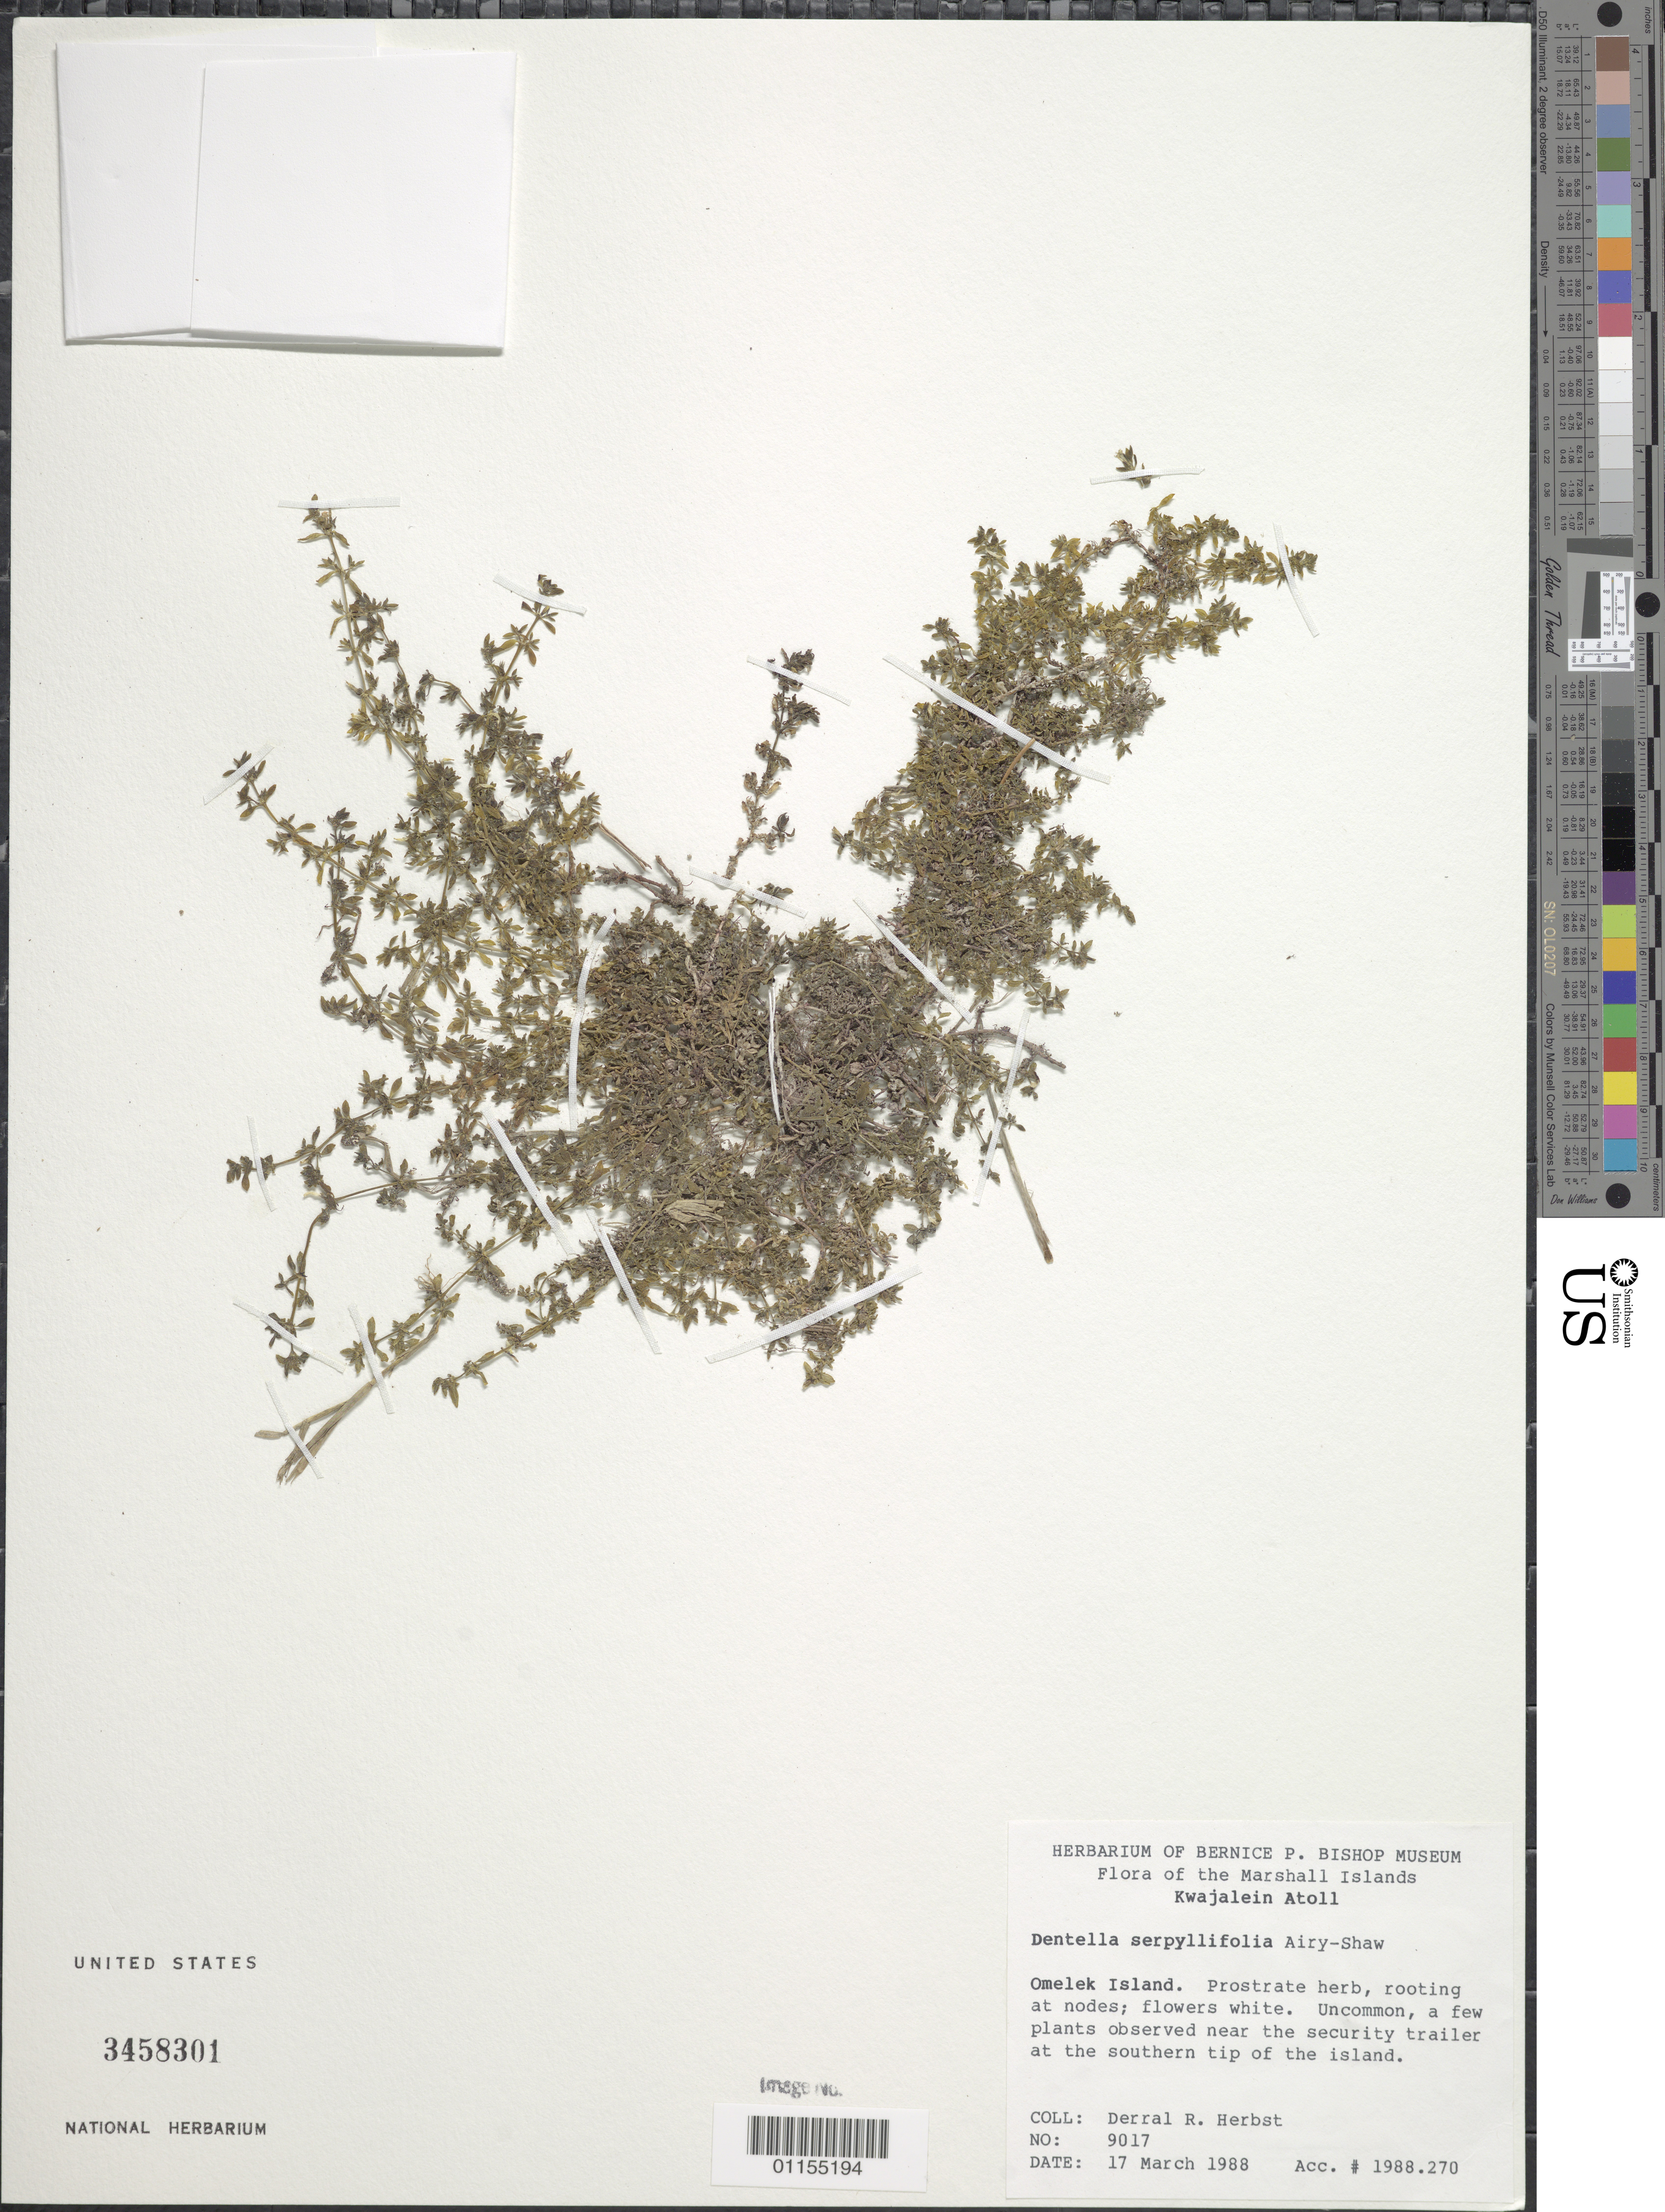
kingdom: Plantae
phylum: Tracheophyta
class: Magnoliopsida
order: Gentianales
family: Rubiaceae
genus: Dentella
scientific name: Dentella repens var. serpyllifolia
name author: (Wall. ex Craib) Verdc.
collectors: D. R. Herbst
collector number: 9017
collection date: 1988-03-17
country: Marshall Islands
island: Kwajelein Atoll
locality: Omelek island. near the security trailer at the southern tip of the island.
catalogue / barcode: US 3458301